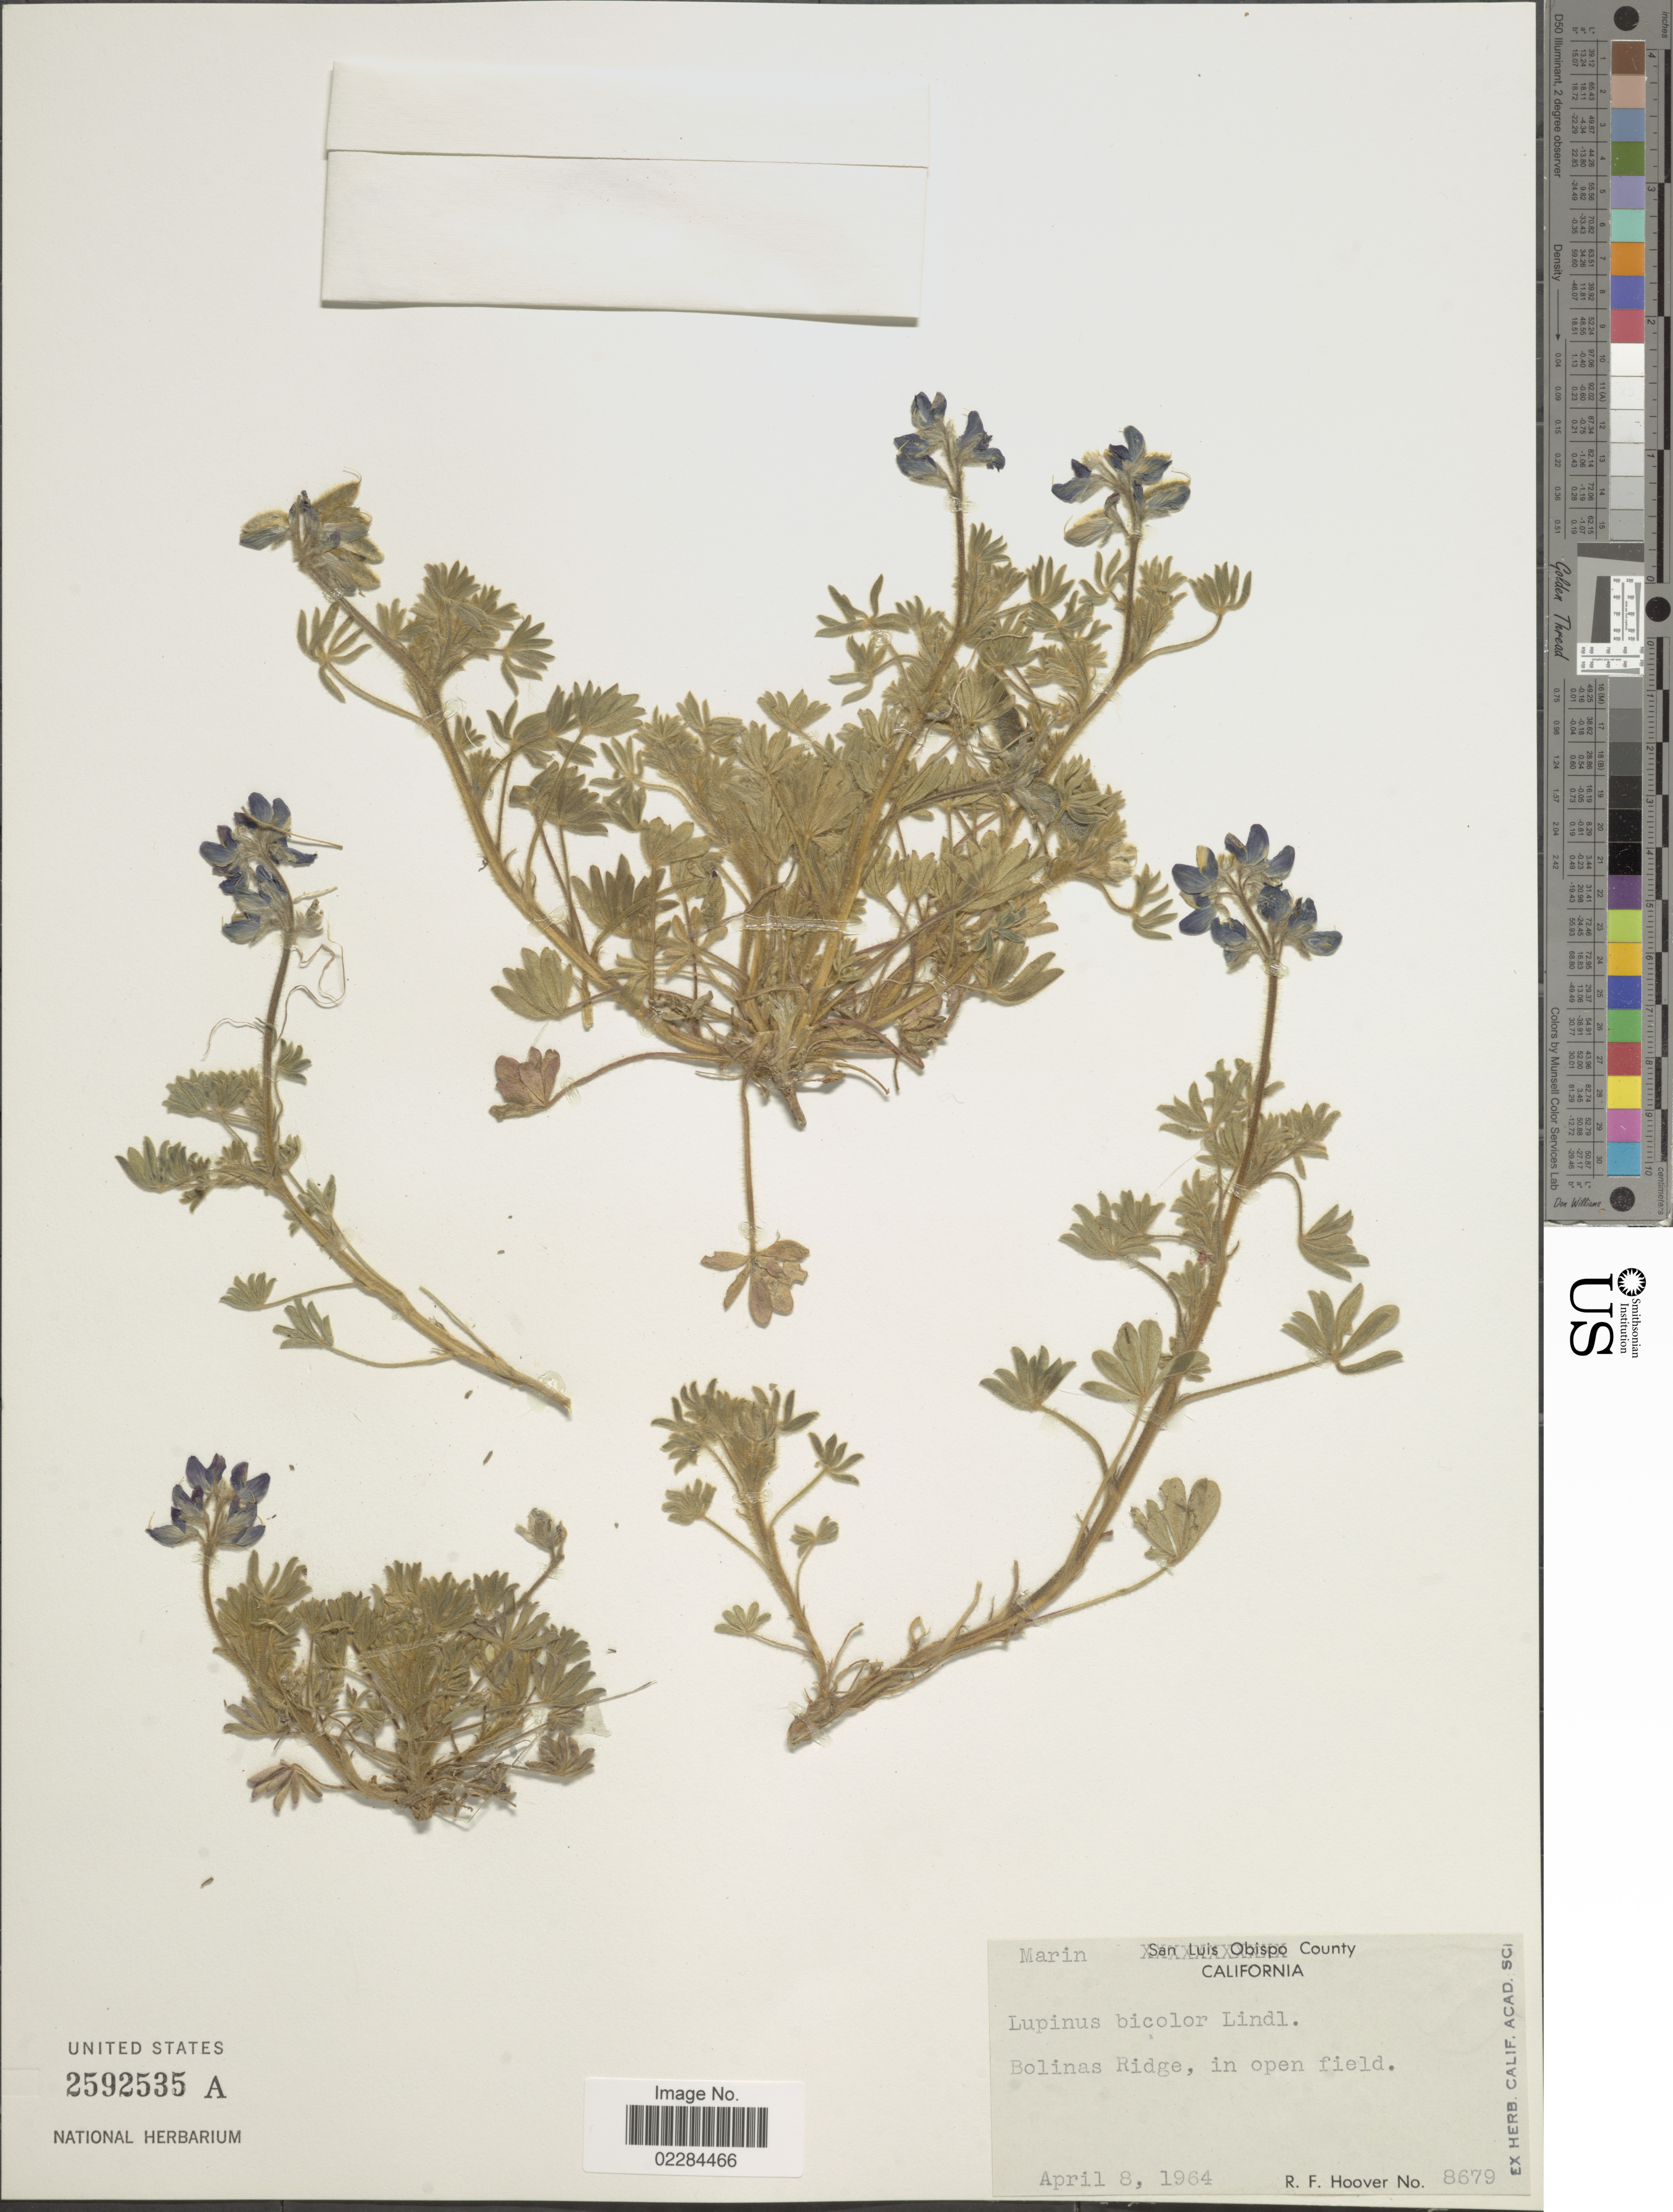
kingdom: Plantae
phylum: Tracheophyta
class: Magnoliopsida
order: Fabales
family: Fabaceae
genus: Lupinus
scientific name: Lupinus bicolor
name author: Lindl.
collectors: R. F. Hoover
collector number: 8679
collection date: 1964-04-08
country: United States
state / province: California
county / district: Marin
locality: Marin County. Bolinas Ridge.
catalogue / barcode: US 2592535A